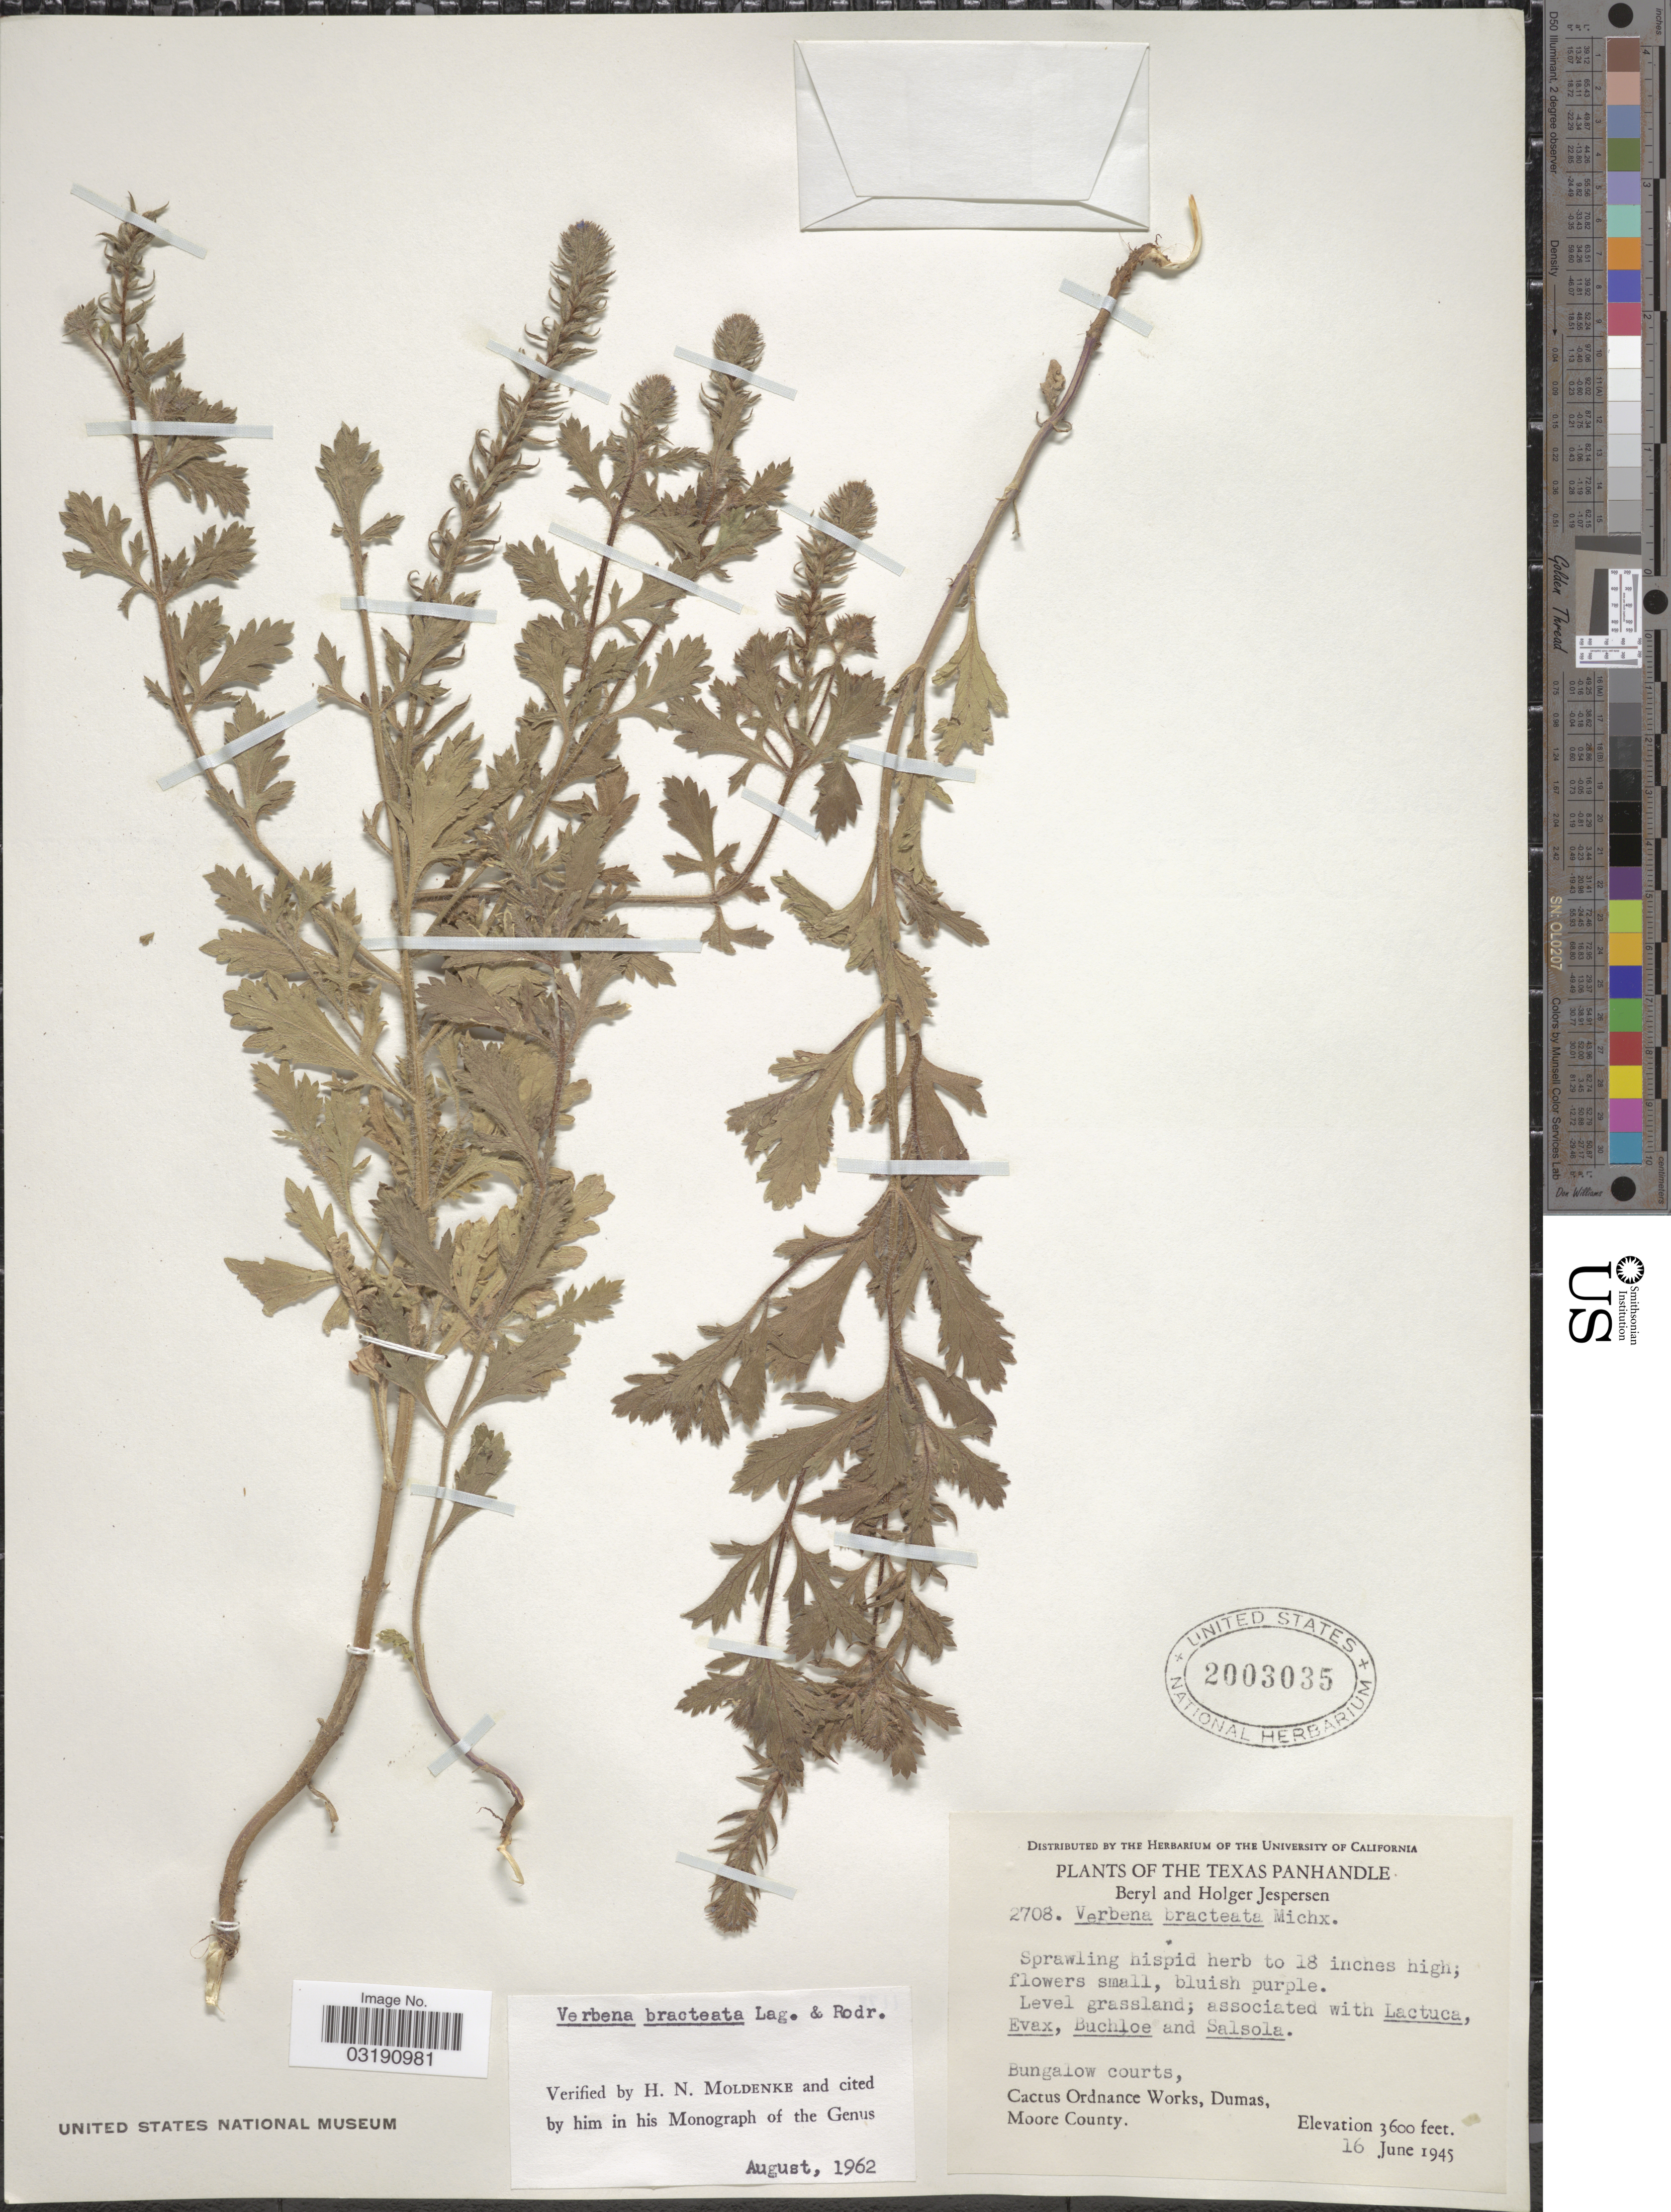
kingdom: Plantae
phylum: Tracheophyta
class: Magnoliopsida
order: Lamiales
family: Verbenaceae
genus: Verbena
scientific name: Verbena bracteata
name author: Cav. ex Lag. & Rodr.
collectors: B. Jespersen & H. Jespersen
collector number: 2708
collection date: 1945-06-16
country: United States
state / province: Texas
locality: Bungalow courts, Cactus Ordnance Works, Dumas. Moore County.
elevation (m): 1097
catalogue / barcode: US 2003035